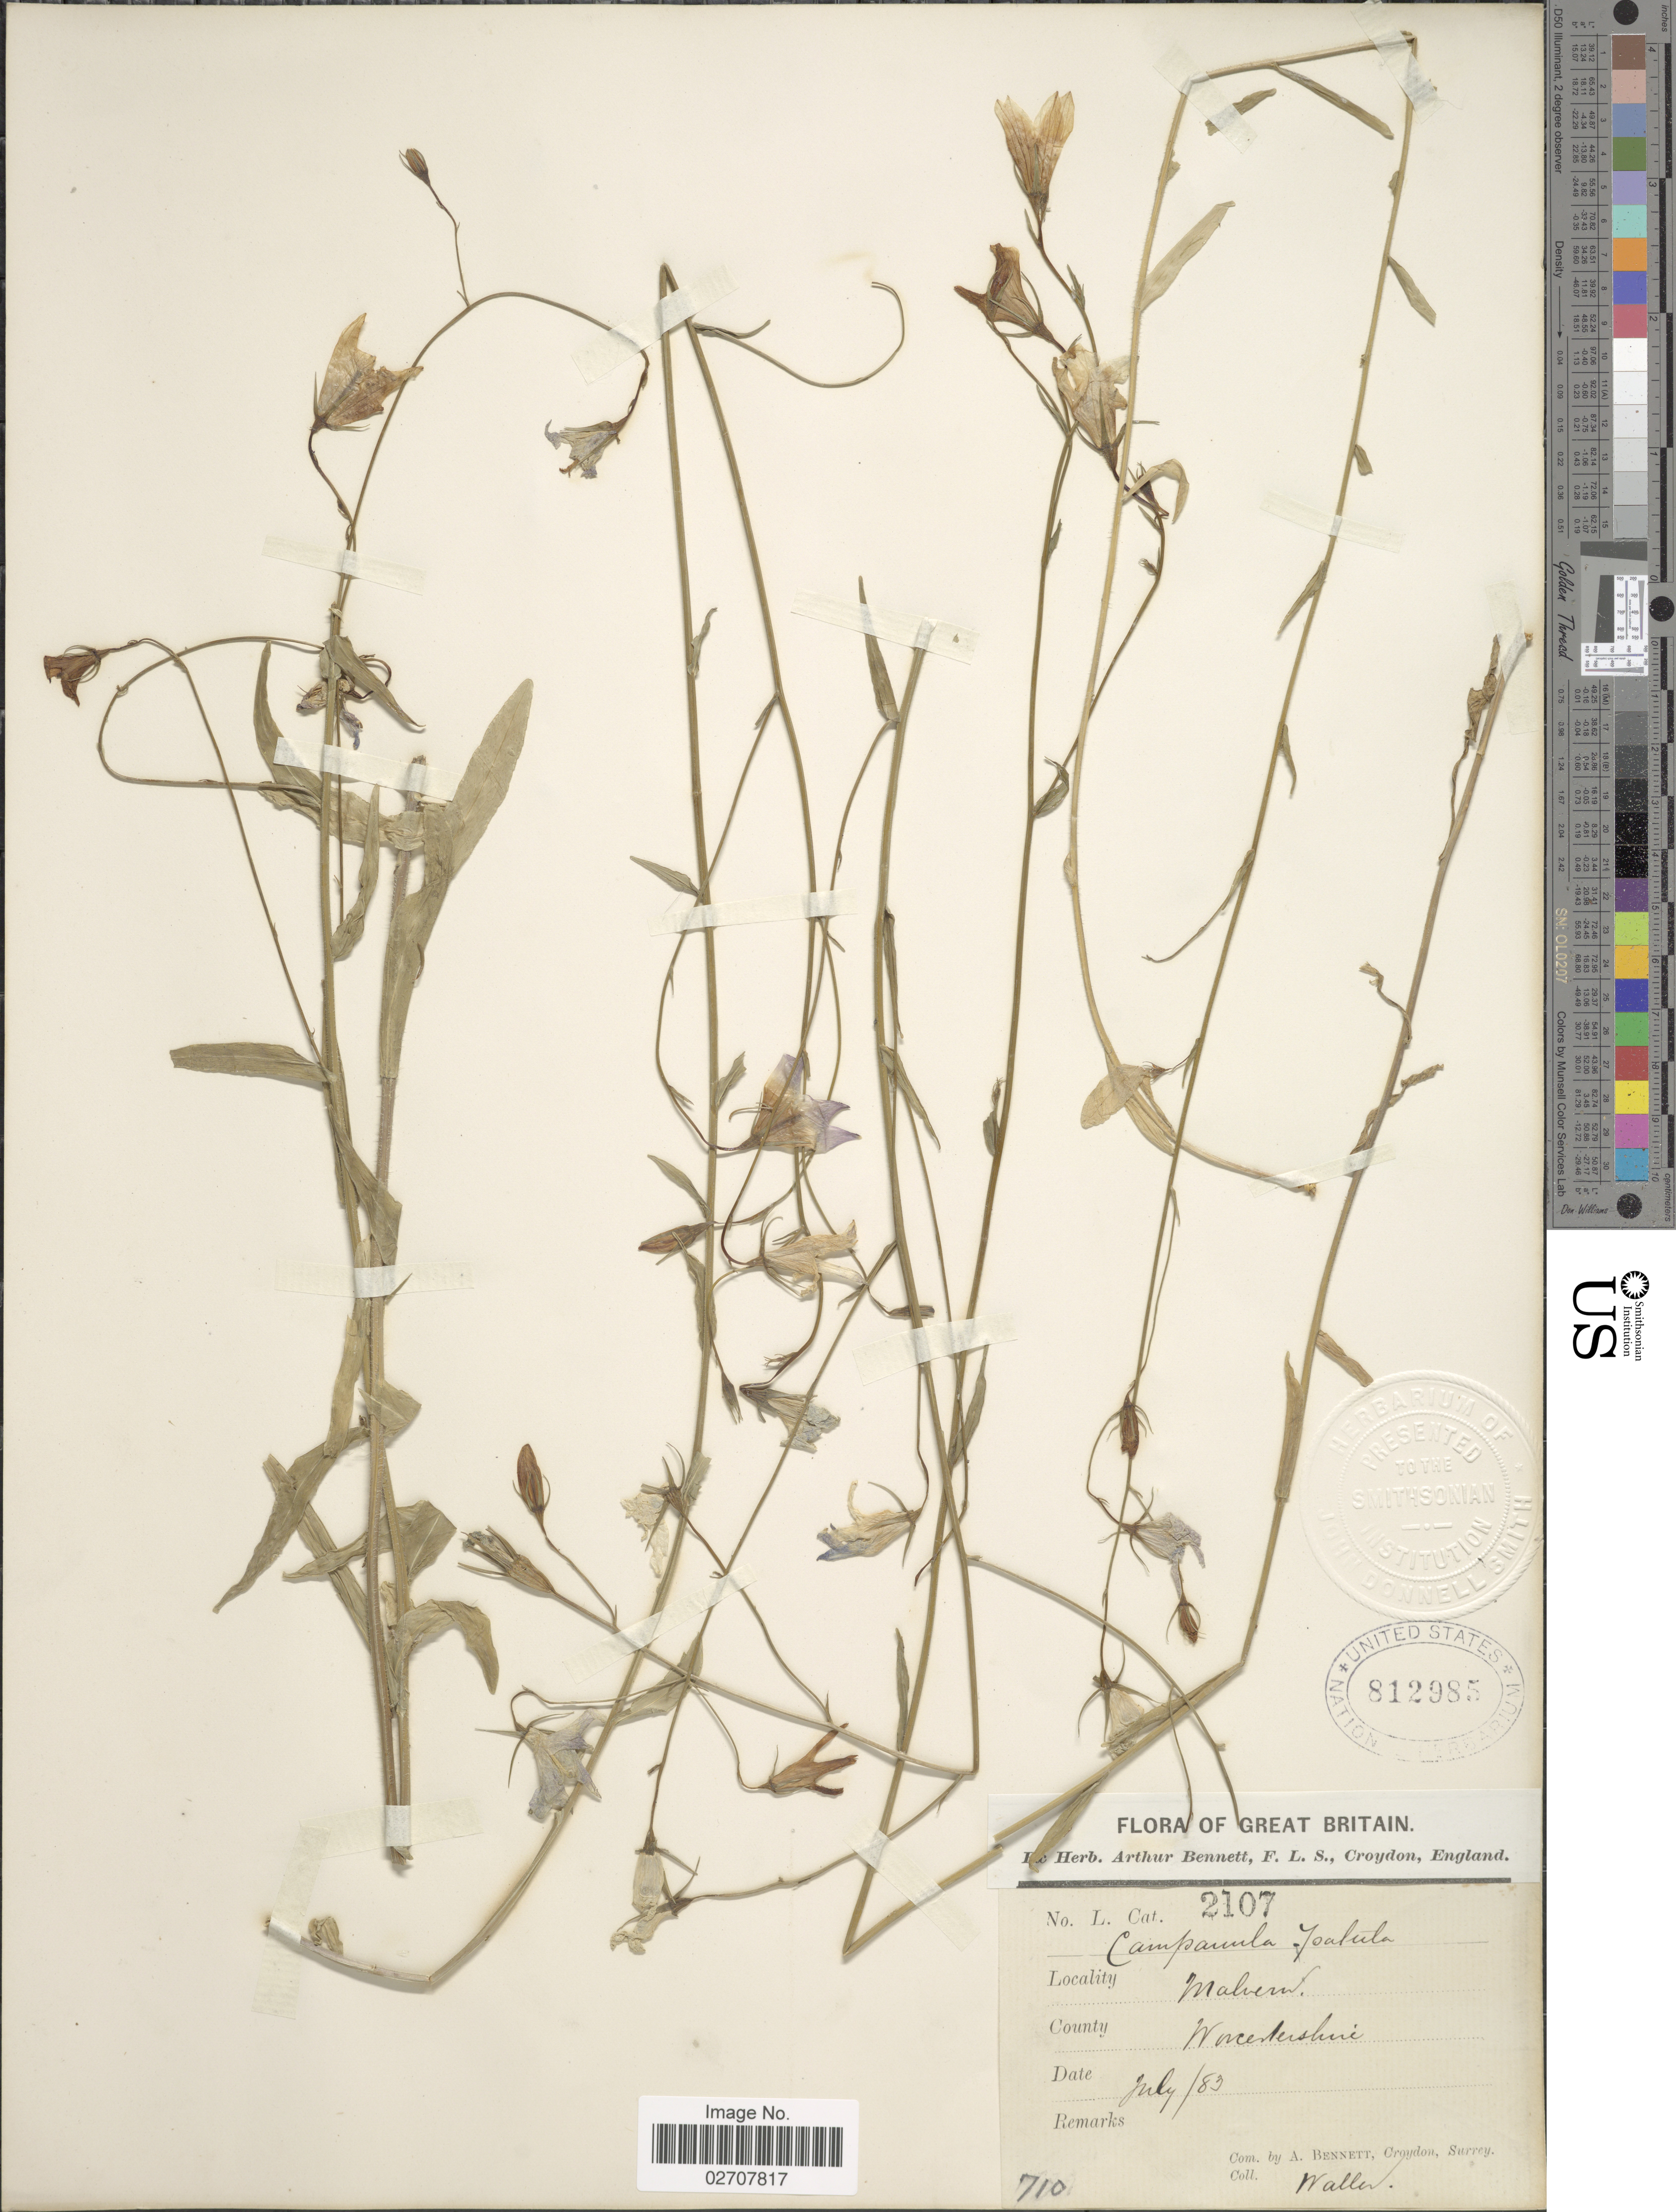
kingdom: Plantae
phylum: Tracheophyta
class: Magnoliopsida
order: Asterales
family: Campanulaceae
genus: Campanula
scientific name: Campanula patula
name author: L.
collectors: -. Waller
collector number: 2107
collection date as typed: Transcribed d/m/y: /7/83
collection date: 1883-07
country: United Kingdom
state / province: England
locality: Great Britain. Malvern Worcestershire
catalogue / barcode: US 812985